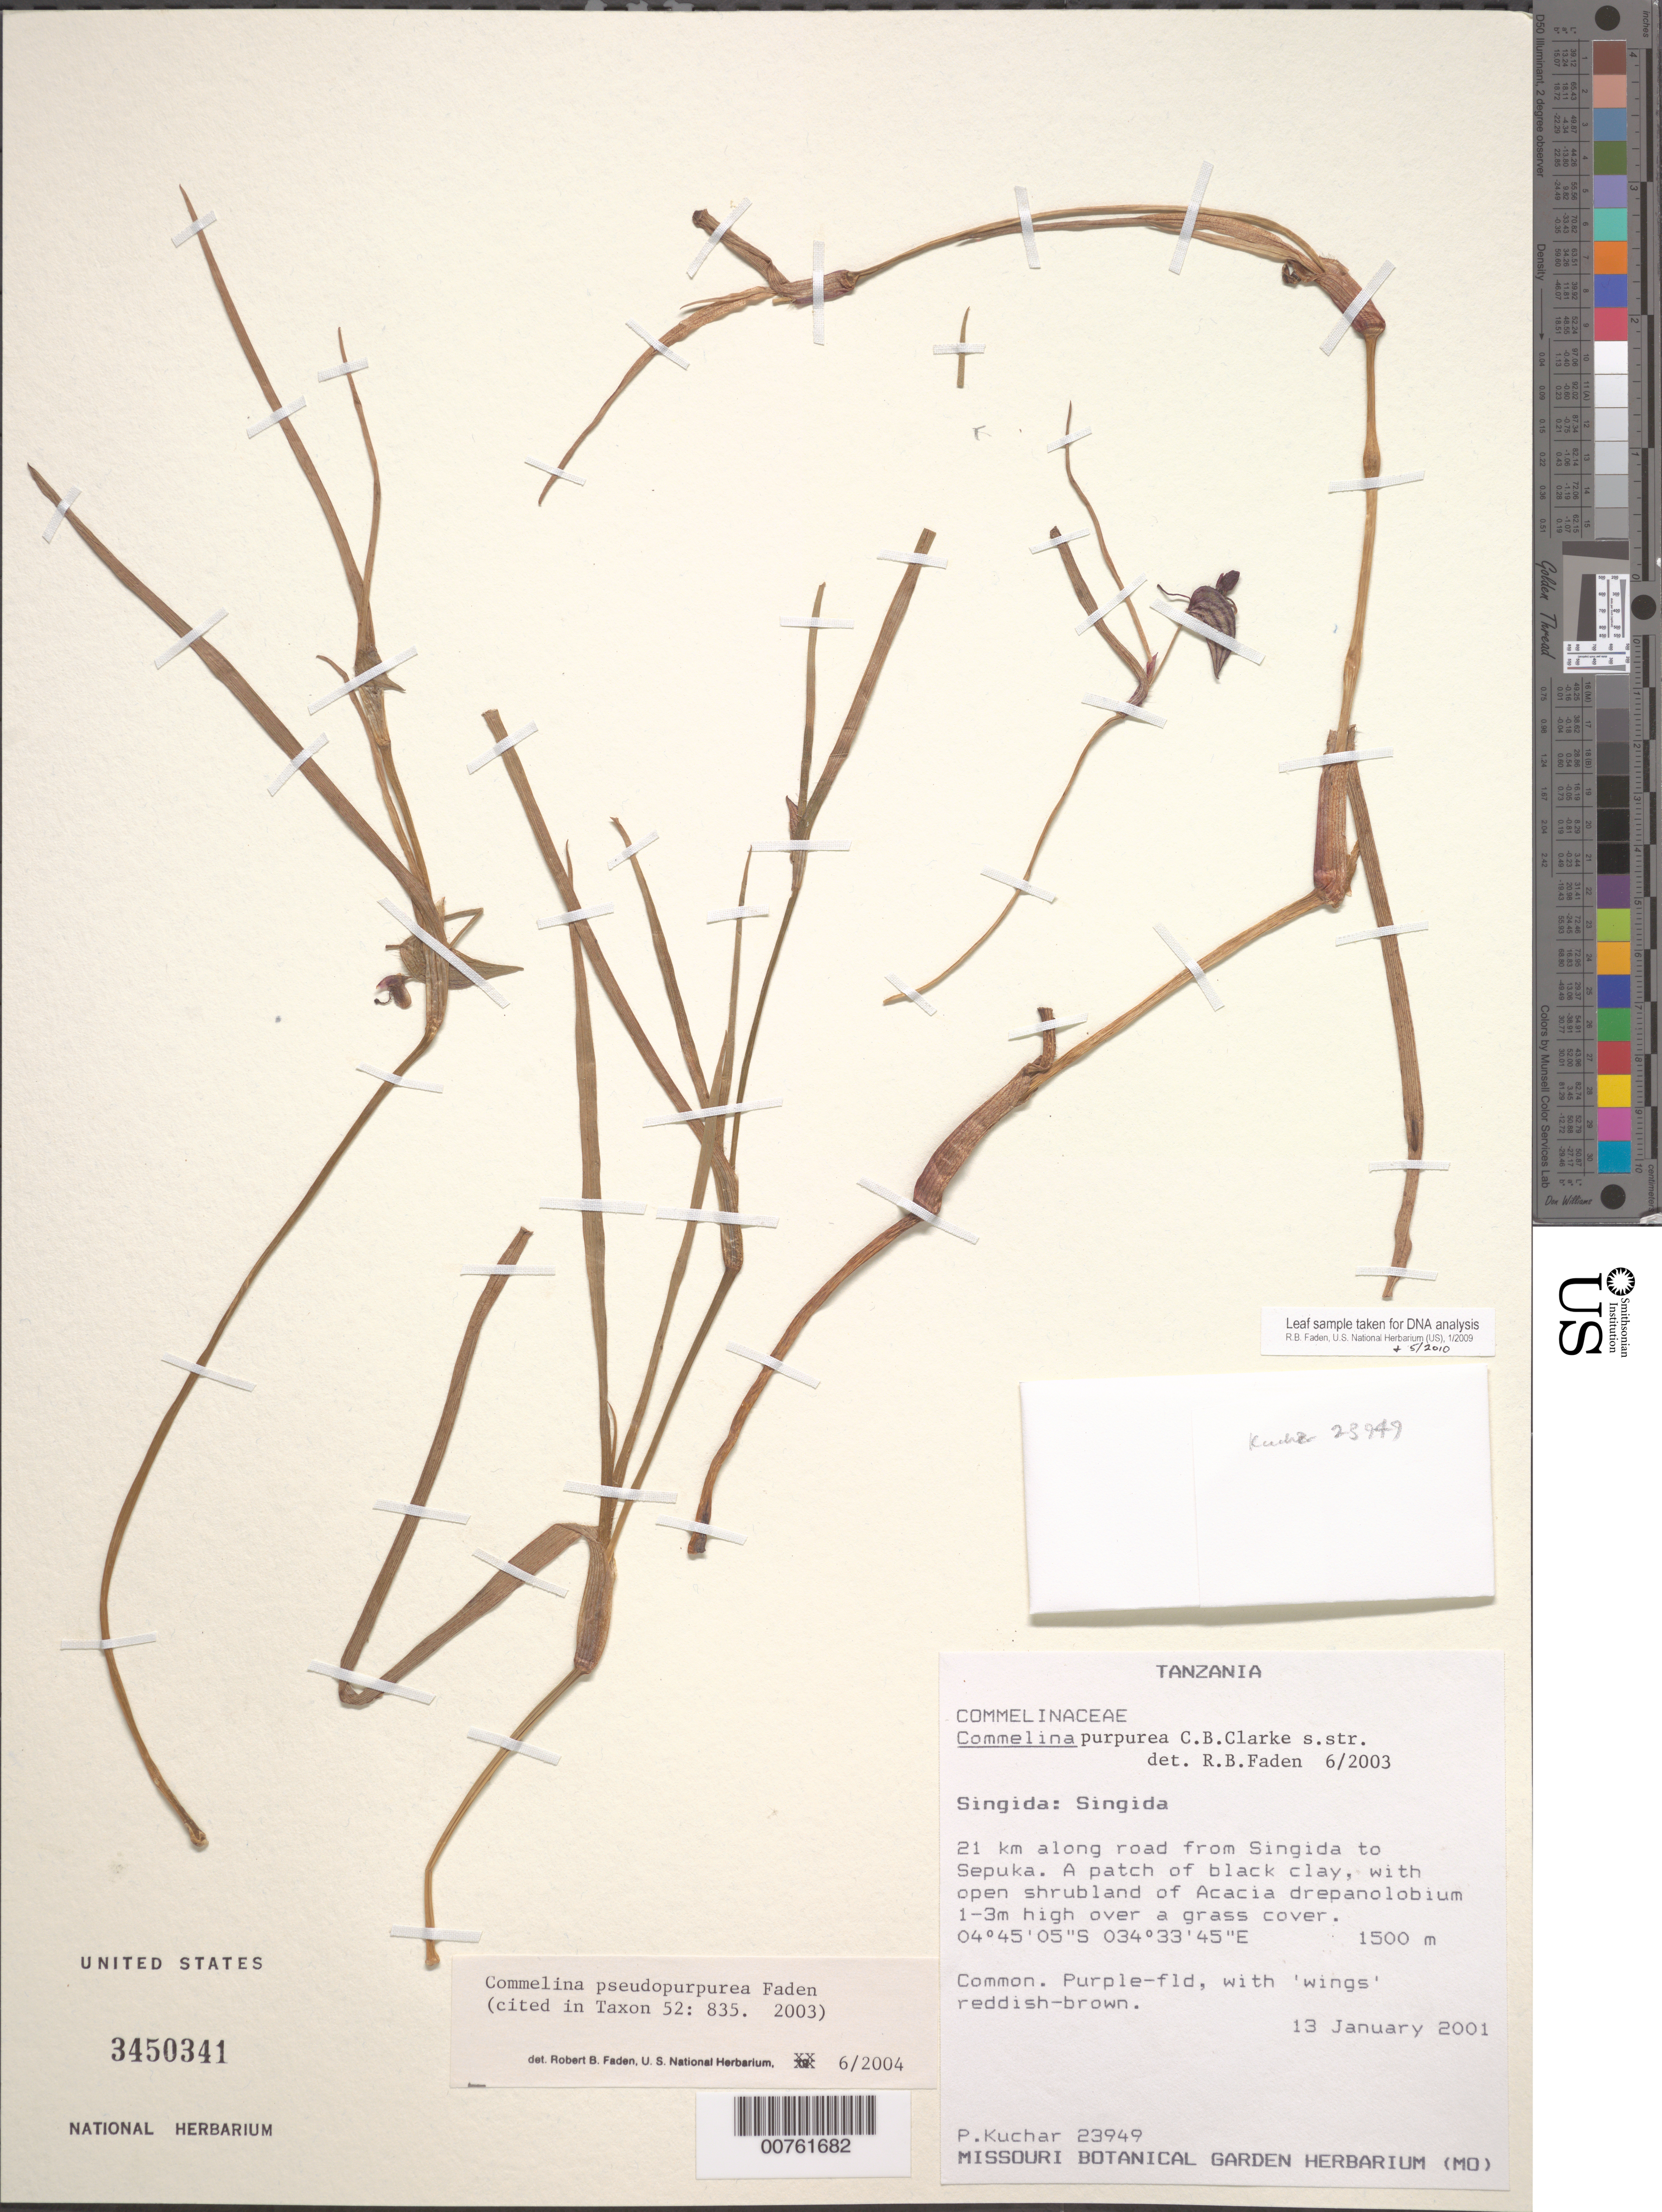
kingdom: Plantae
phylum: Tracheophyta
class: Liliopsida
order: Commelinales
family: Commelinaceae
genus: Commelina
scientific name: Commelina pseudopurpurea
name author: Faden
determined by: Faden, Robert B., (US), Smithsonian Institution - National Museum of Natural History (UNITED STATES)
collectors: P. Kuchar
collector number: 23949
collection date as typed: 13 Jan 2001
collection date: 2001-01-13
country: Tanzania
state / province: Singida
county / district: Singida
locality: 21 km along road from Singida to Sepuka.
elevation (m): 1500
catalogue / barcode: US 3450341